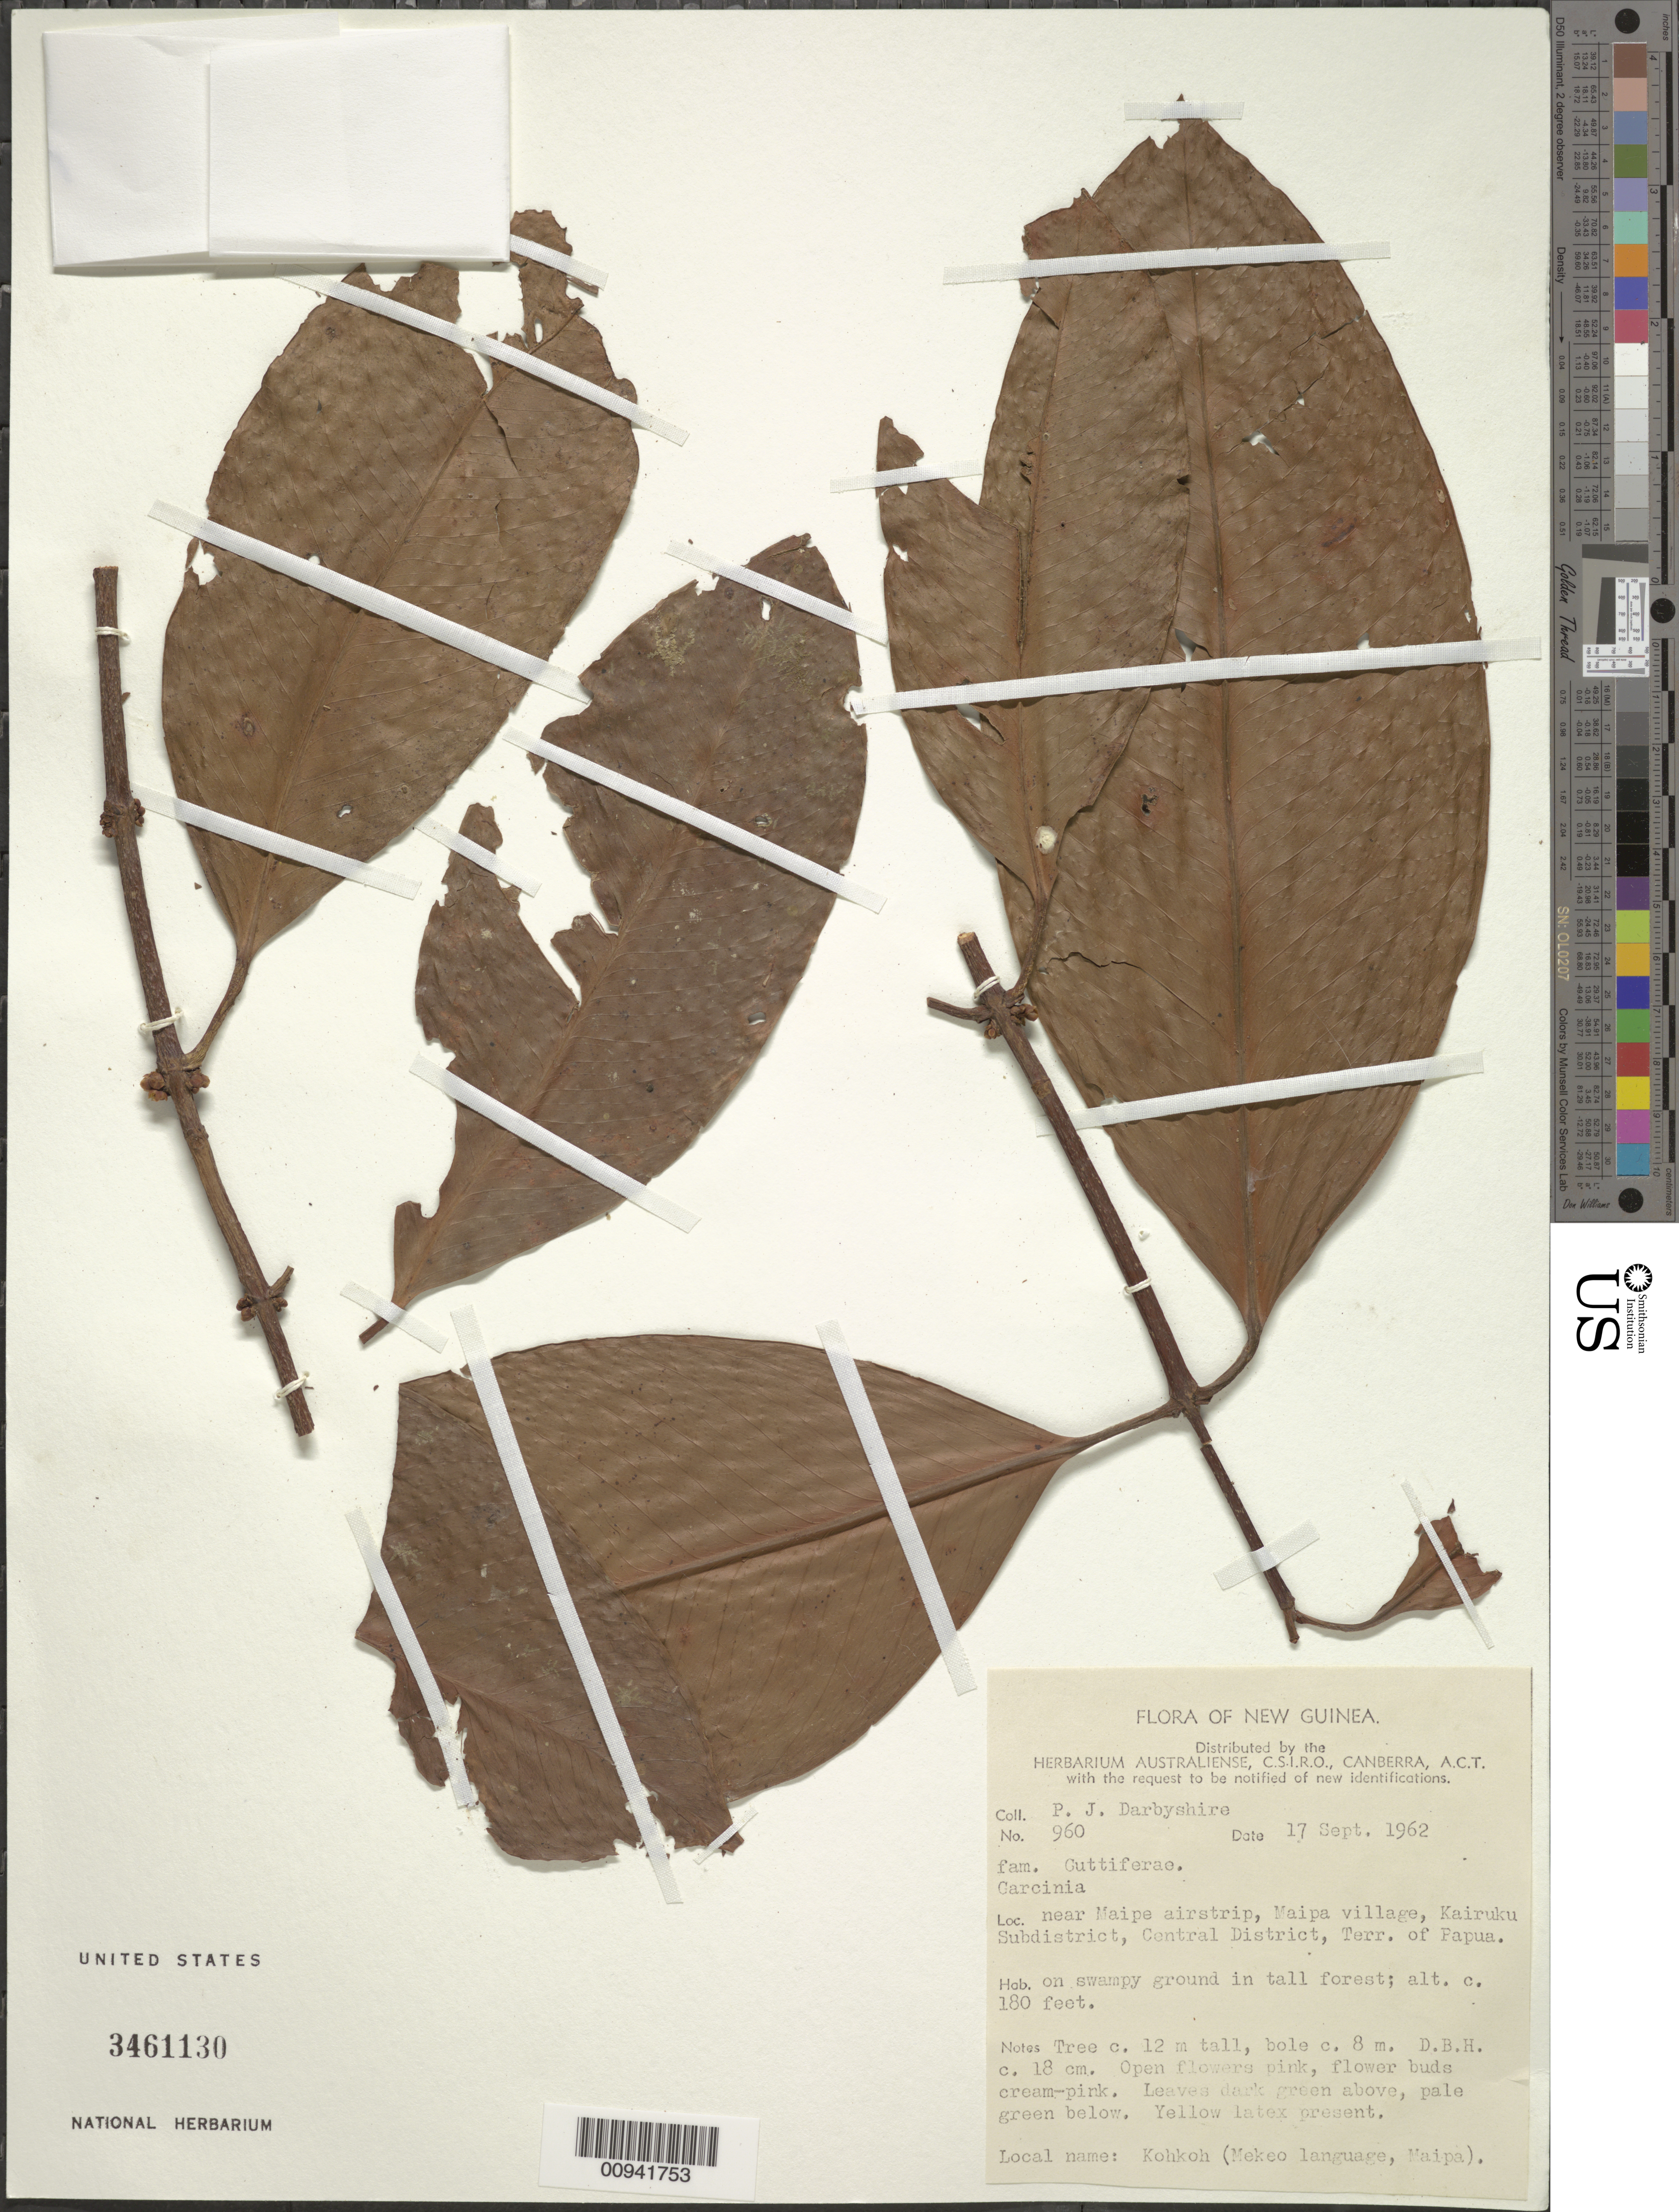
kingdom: Plantae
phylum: Tracheophyta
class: Magnoliopsida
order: Malpighiales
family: Clusiaceae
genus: Garcinia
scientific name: Garcinia sp.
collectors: P. Darbyshire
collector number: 960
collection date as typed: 17 Sep 1962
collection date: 1962-09-17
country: Papua New Guinea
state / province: Central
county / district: Kairuku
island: New Guinea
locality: near Maipe airstrip, Maipa village, Kairuku Subdistrict, Central District, Terr. Of Papua.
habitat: on swampy ground in tall forest.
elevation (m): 55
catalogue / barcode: US 3461130